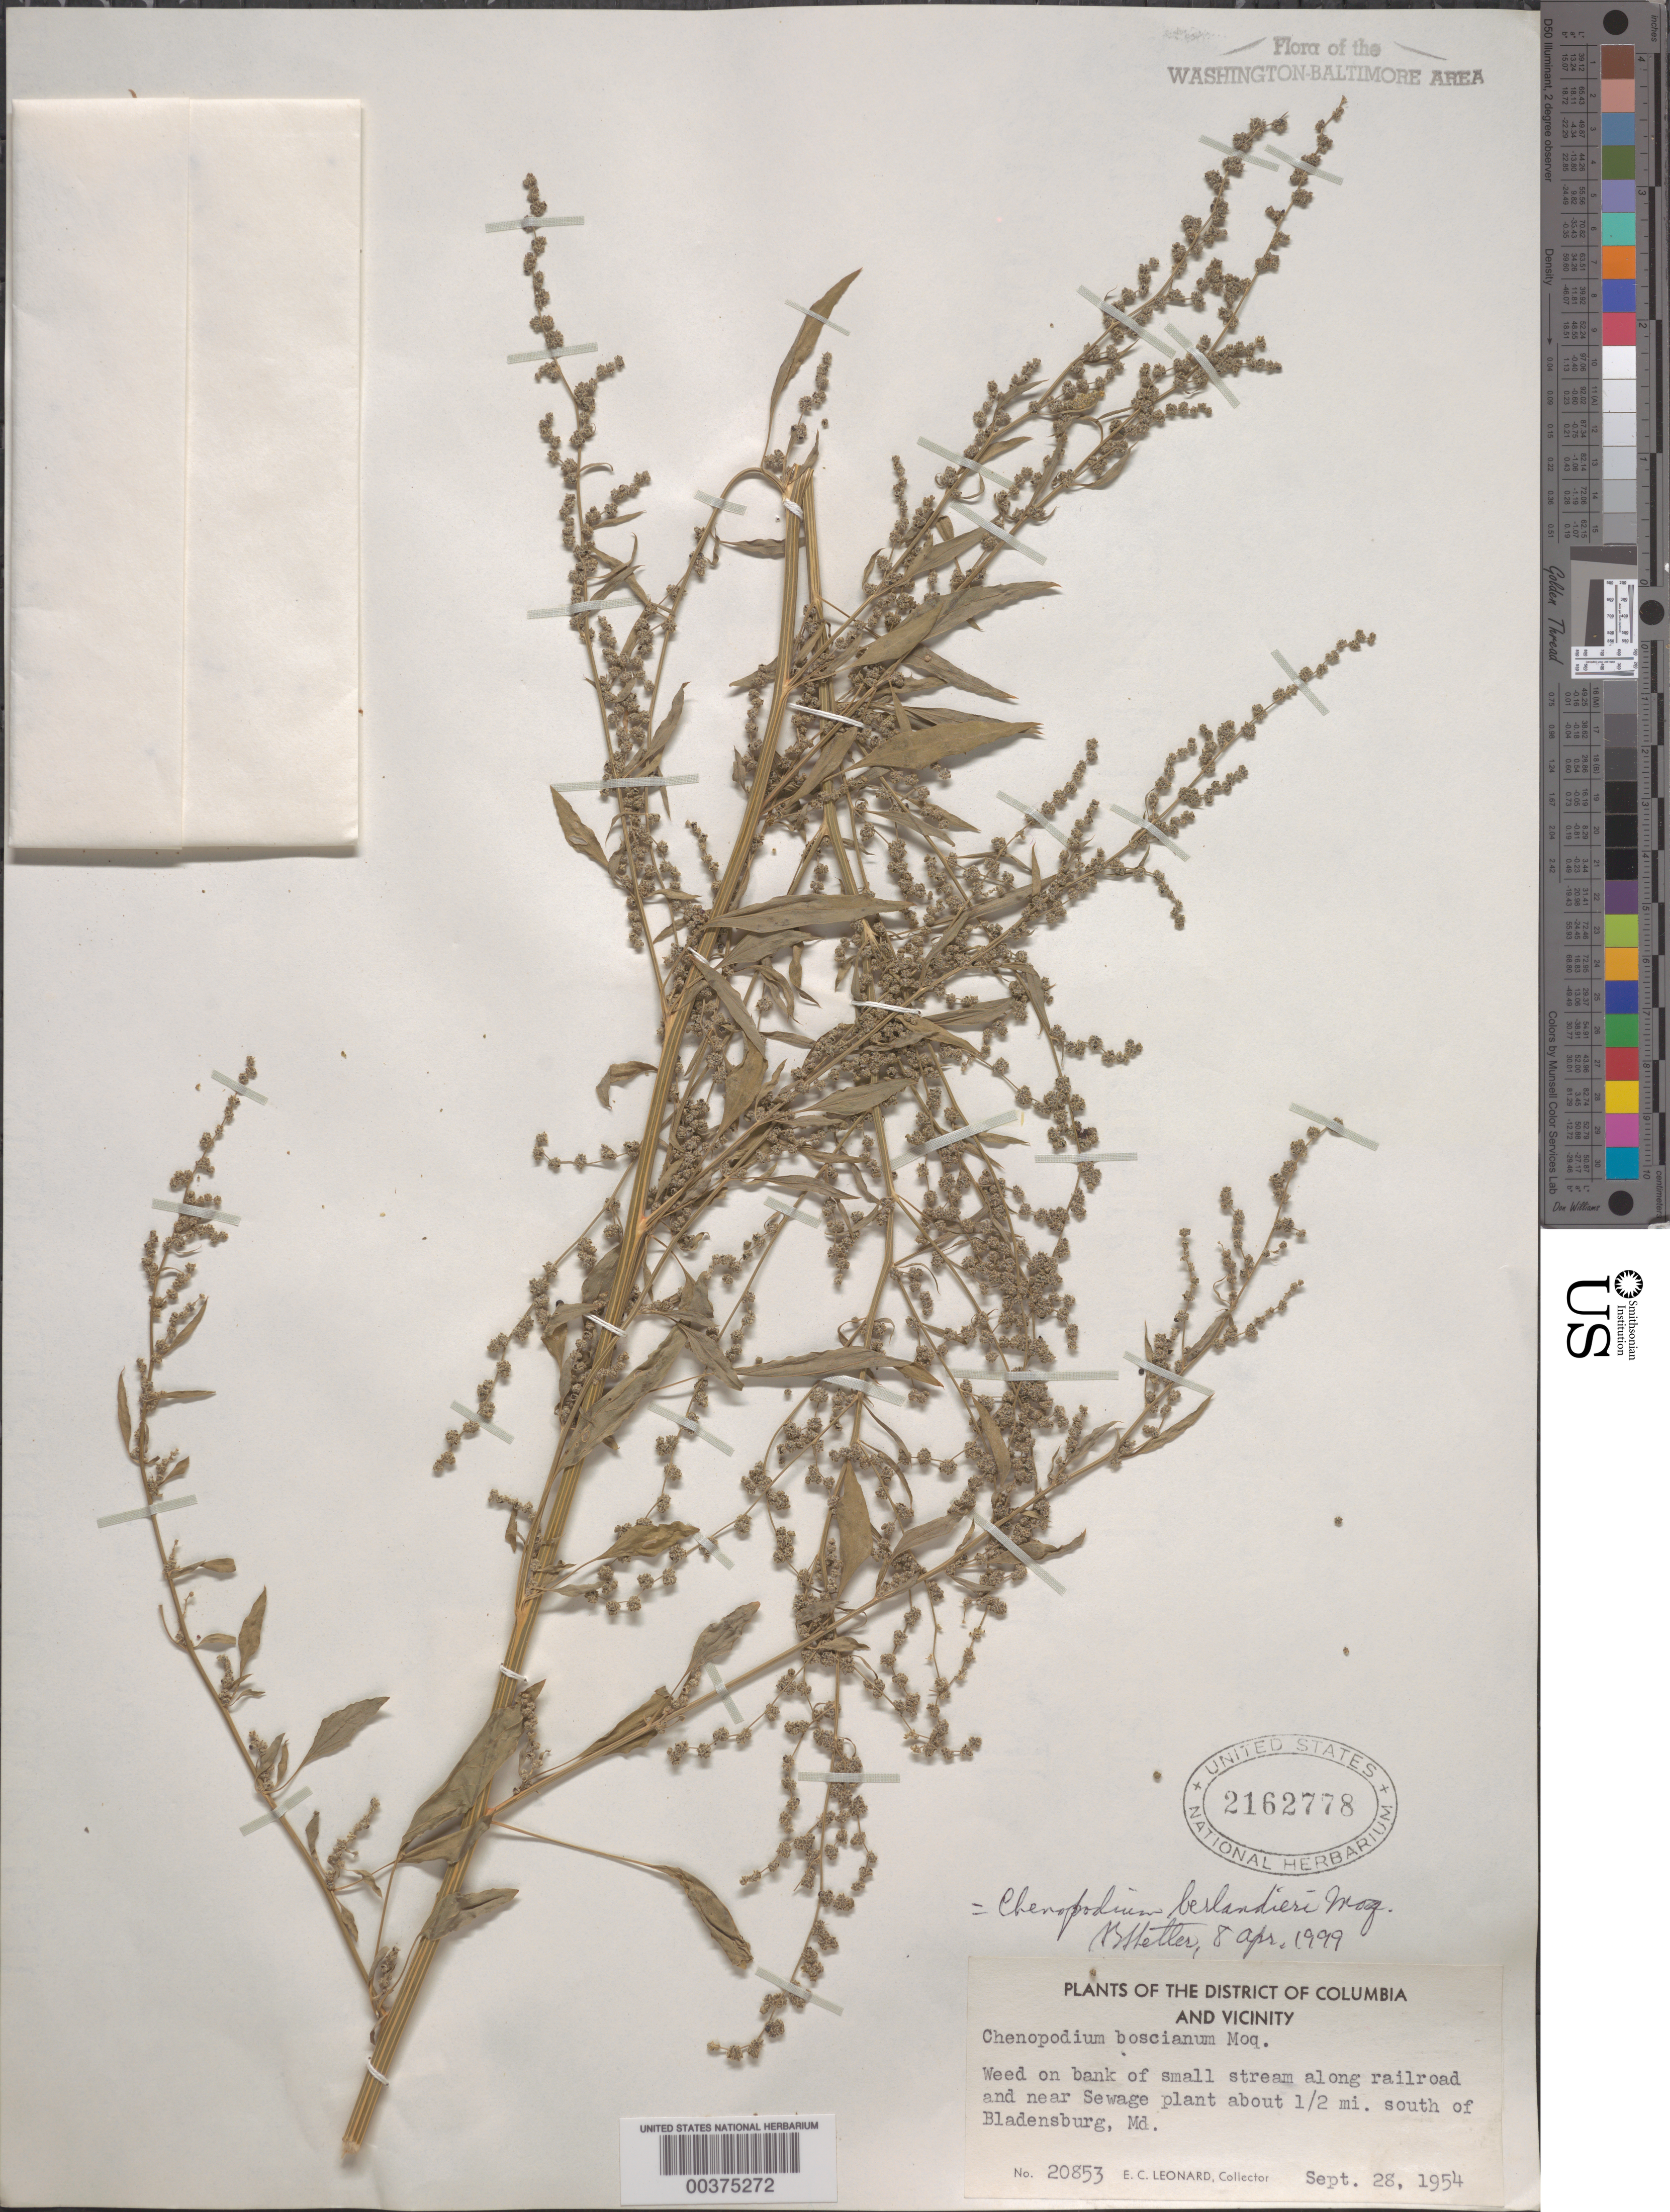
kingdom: Plantae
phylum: Tracheophyta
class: Magnoliopsida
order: Caryophyllales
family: Amaranthaceae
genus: Chenopodium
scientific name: Chenopodium berlandieri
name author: Moq.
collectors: E. C. Leonard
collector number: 20853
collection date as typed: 28 Sep 1954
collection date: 1954-09-28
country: United States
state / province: Maryland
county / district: Prince George's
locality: Sewage Plant, south of Bladensburg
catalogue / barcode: US 2162778